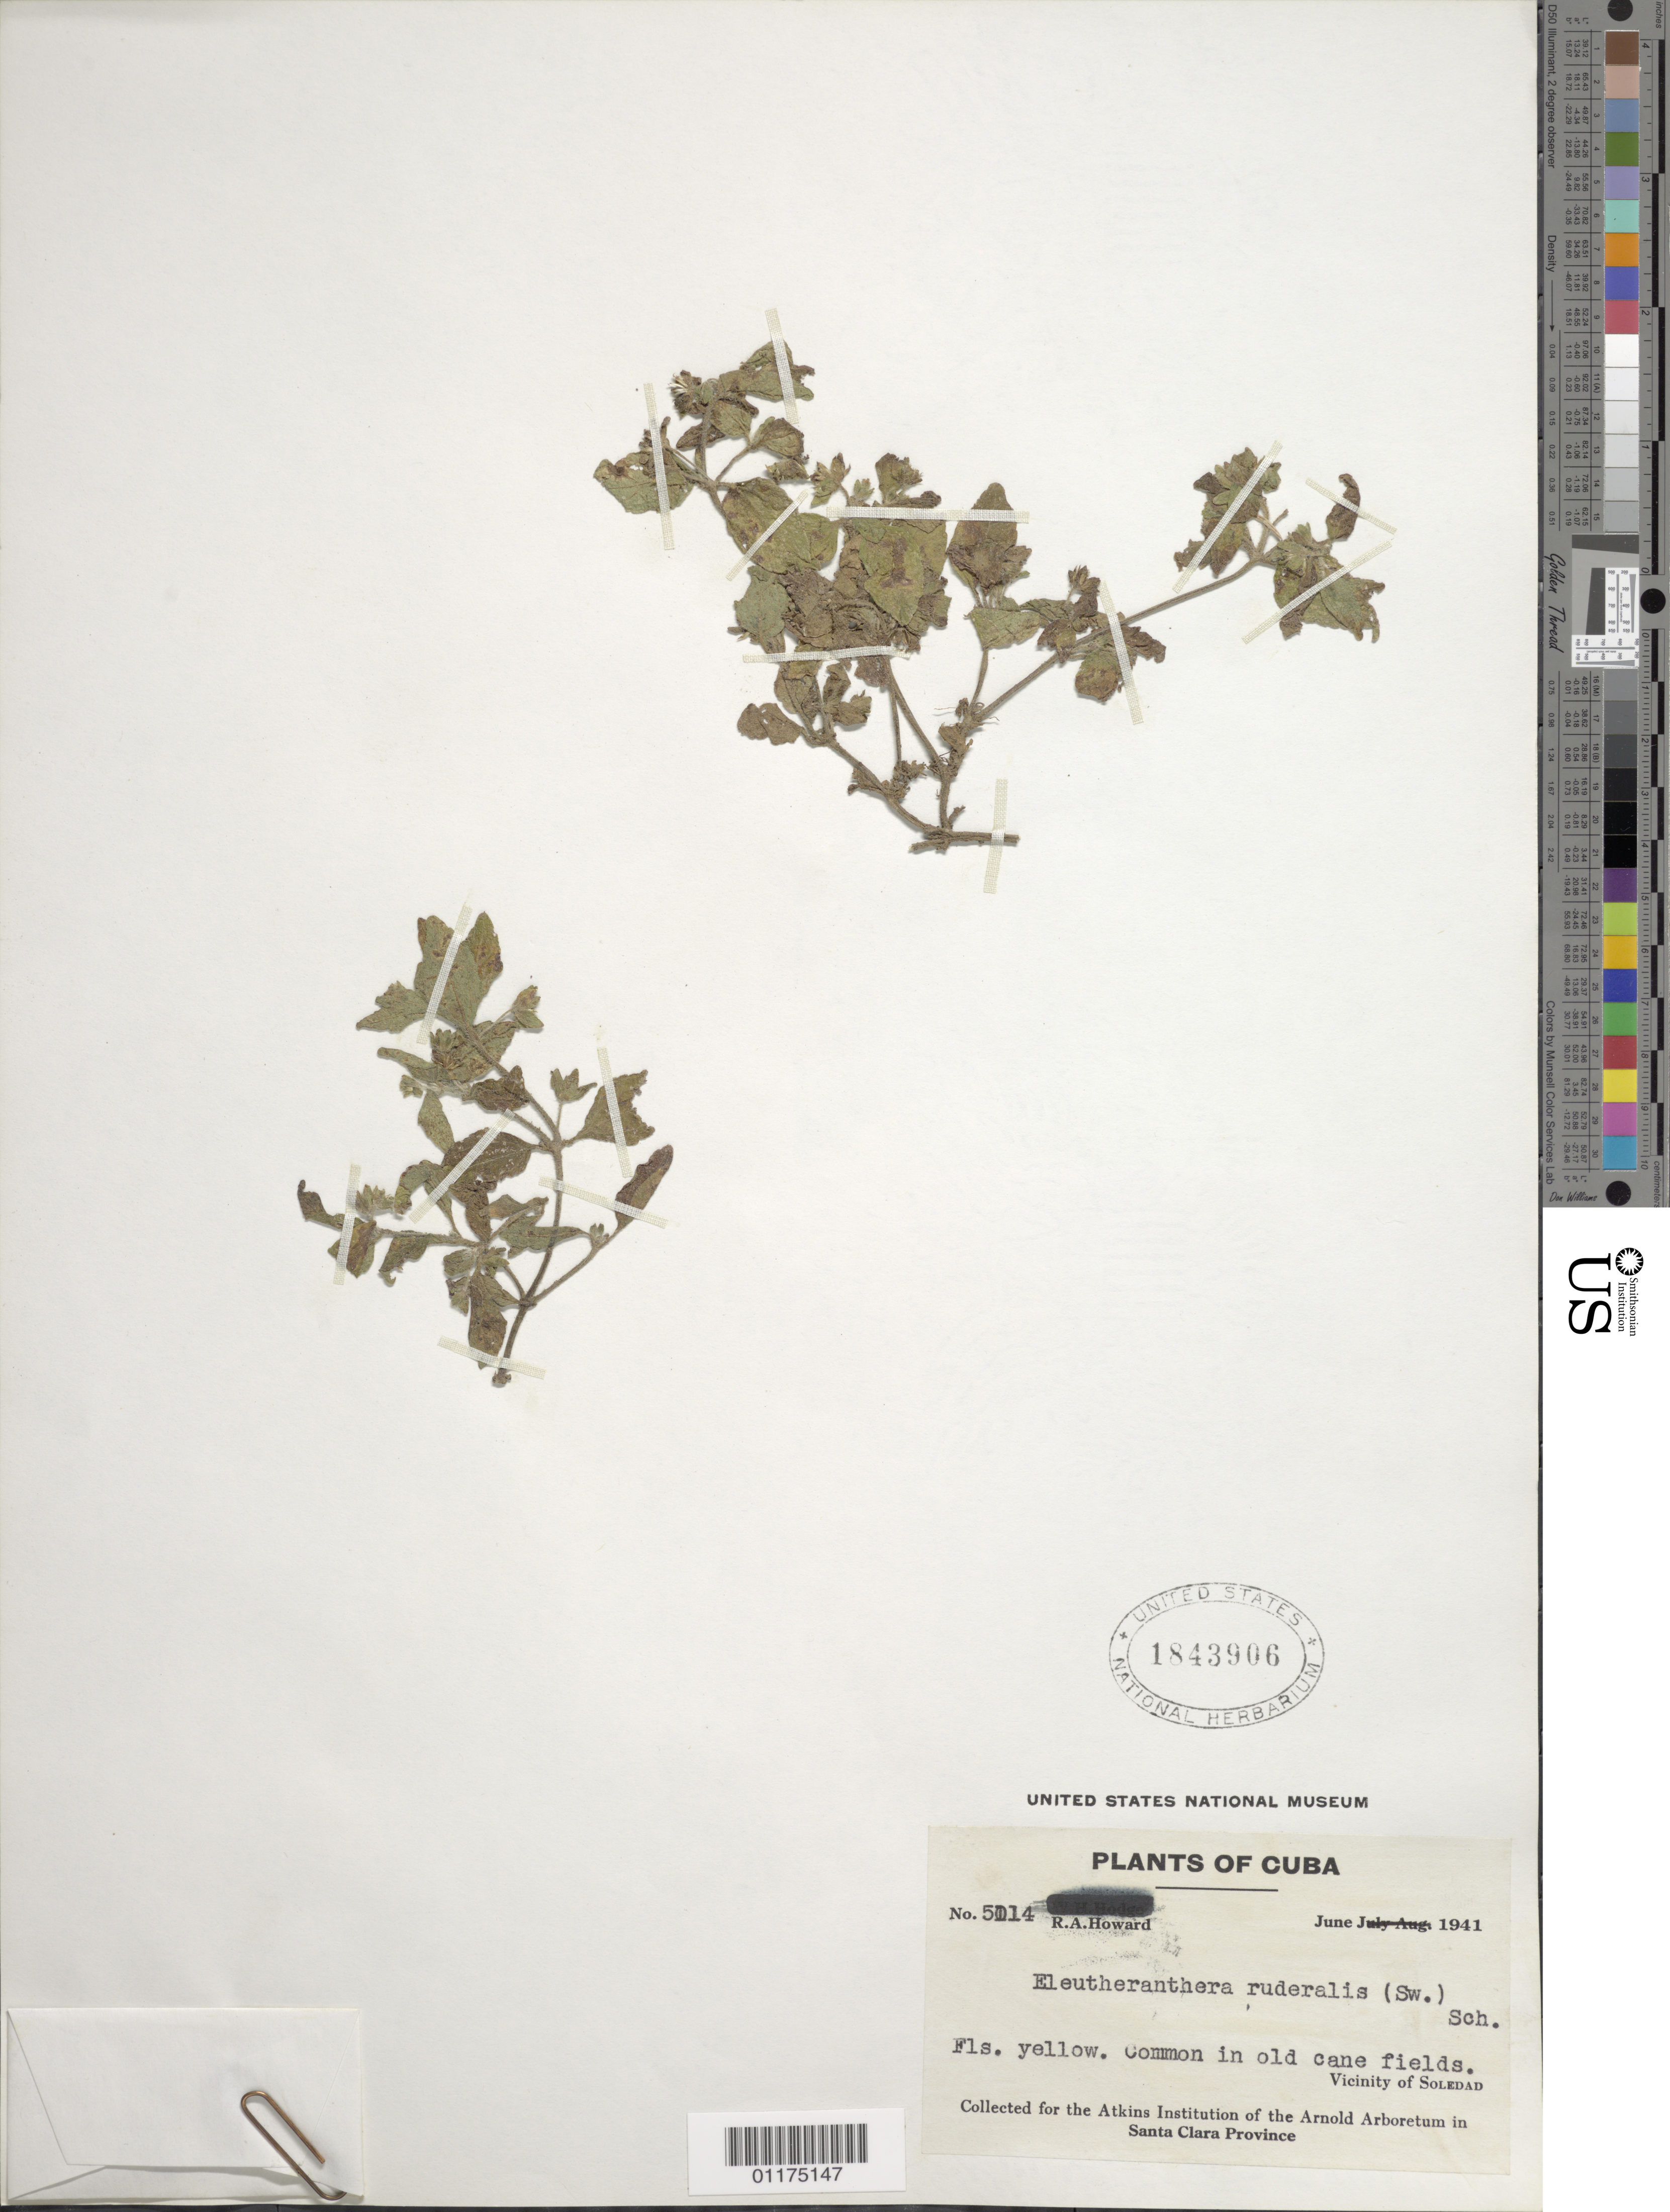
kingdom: Plantae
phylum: Tracheophyta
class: Magnoliopsida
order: Asterales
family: Asteraceae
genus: Eleutheranthera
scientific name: Eleutheranthera ruderalis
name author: (Sw.) Sch. Bip.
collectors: R. A. Howard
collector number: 5014, 5114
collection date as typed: Jun 1941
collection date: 1941-06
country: Cuba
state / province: Villa Clara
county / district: Santa Clara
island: Cuba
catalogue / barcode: US 1843906